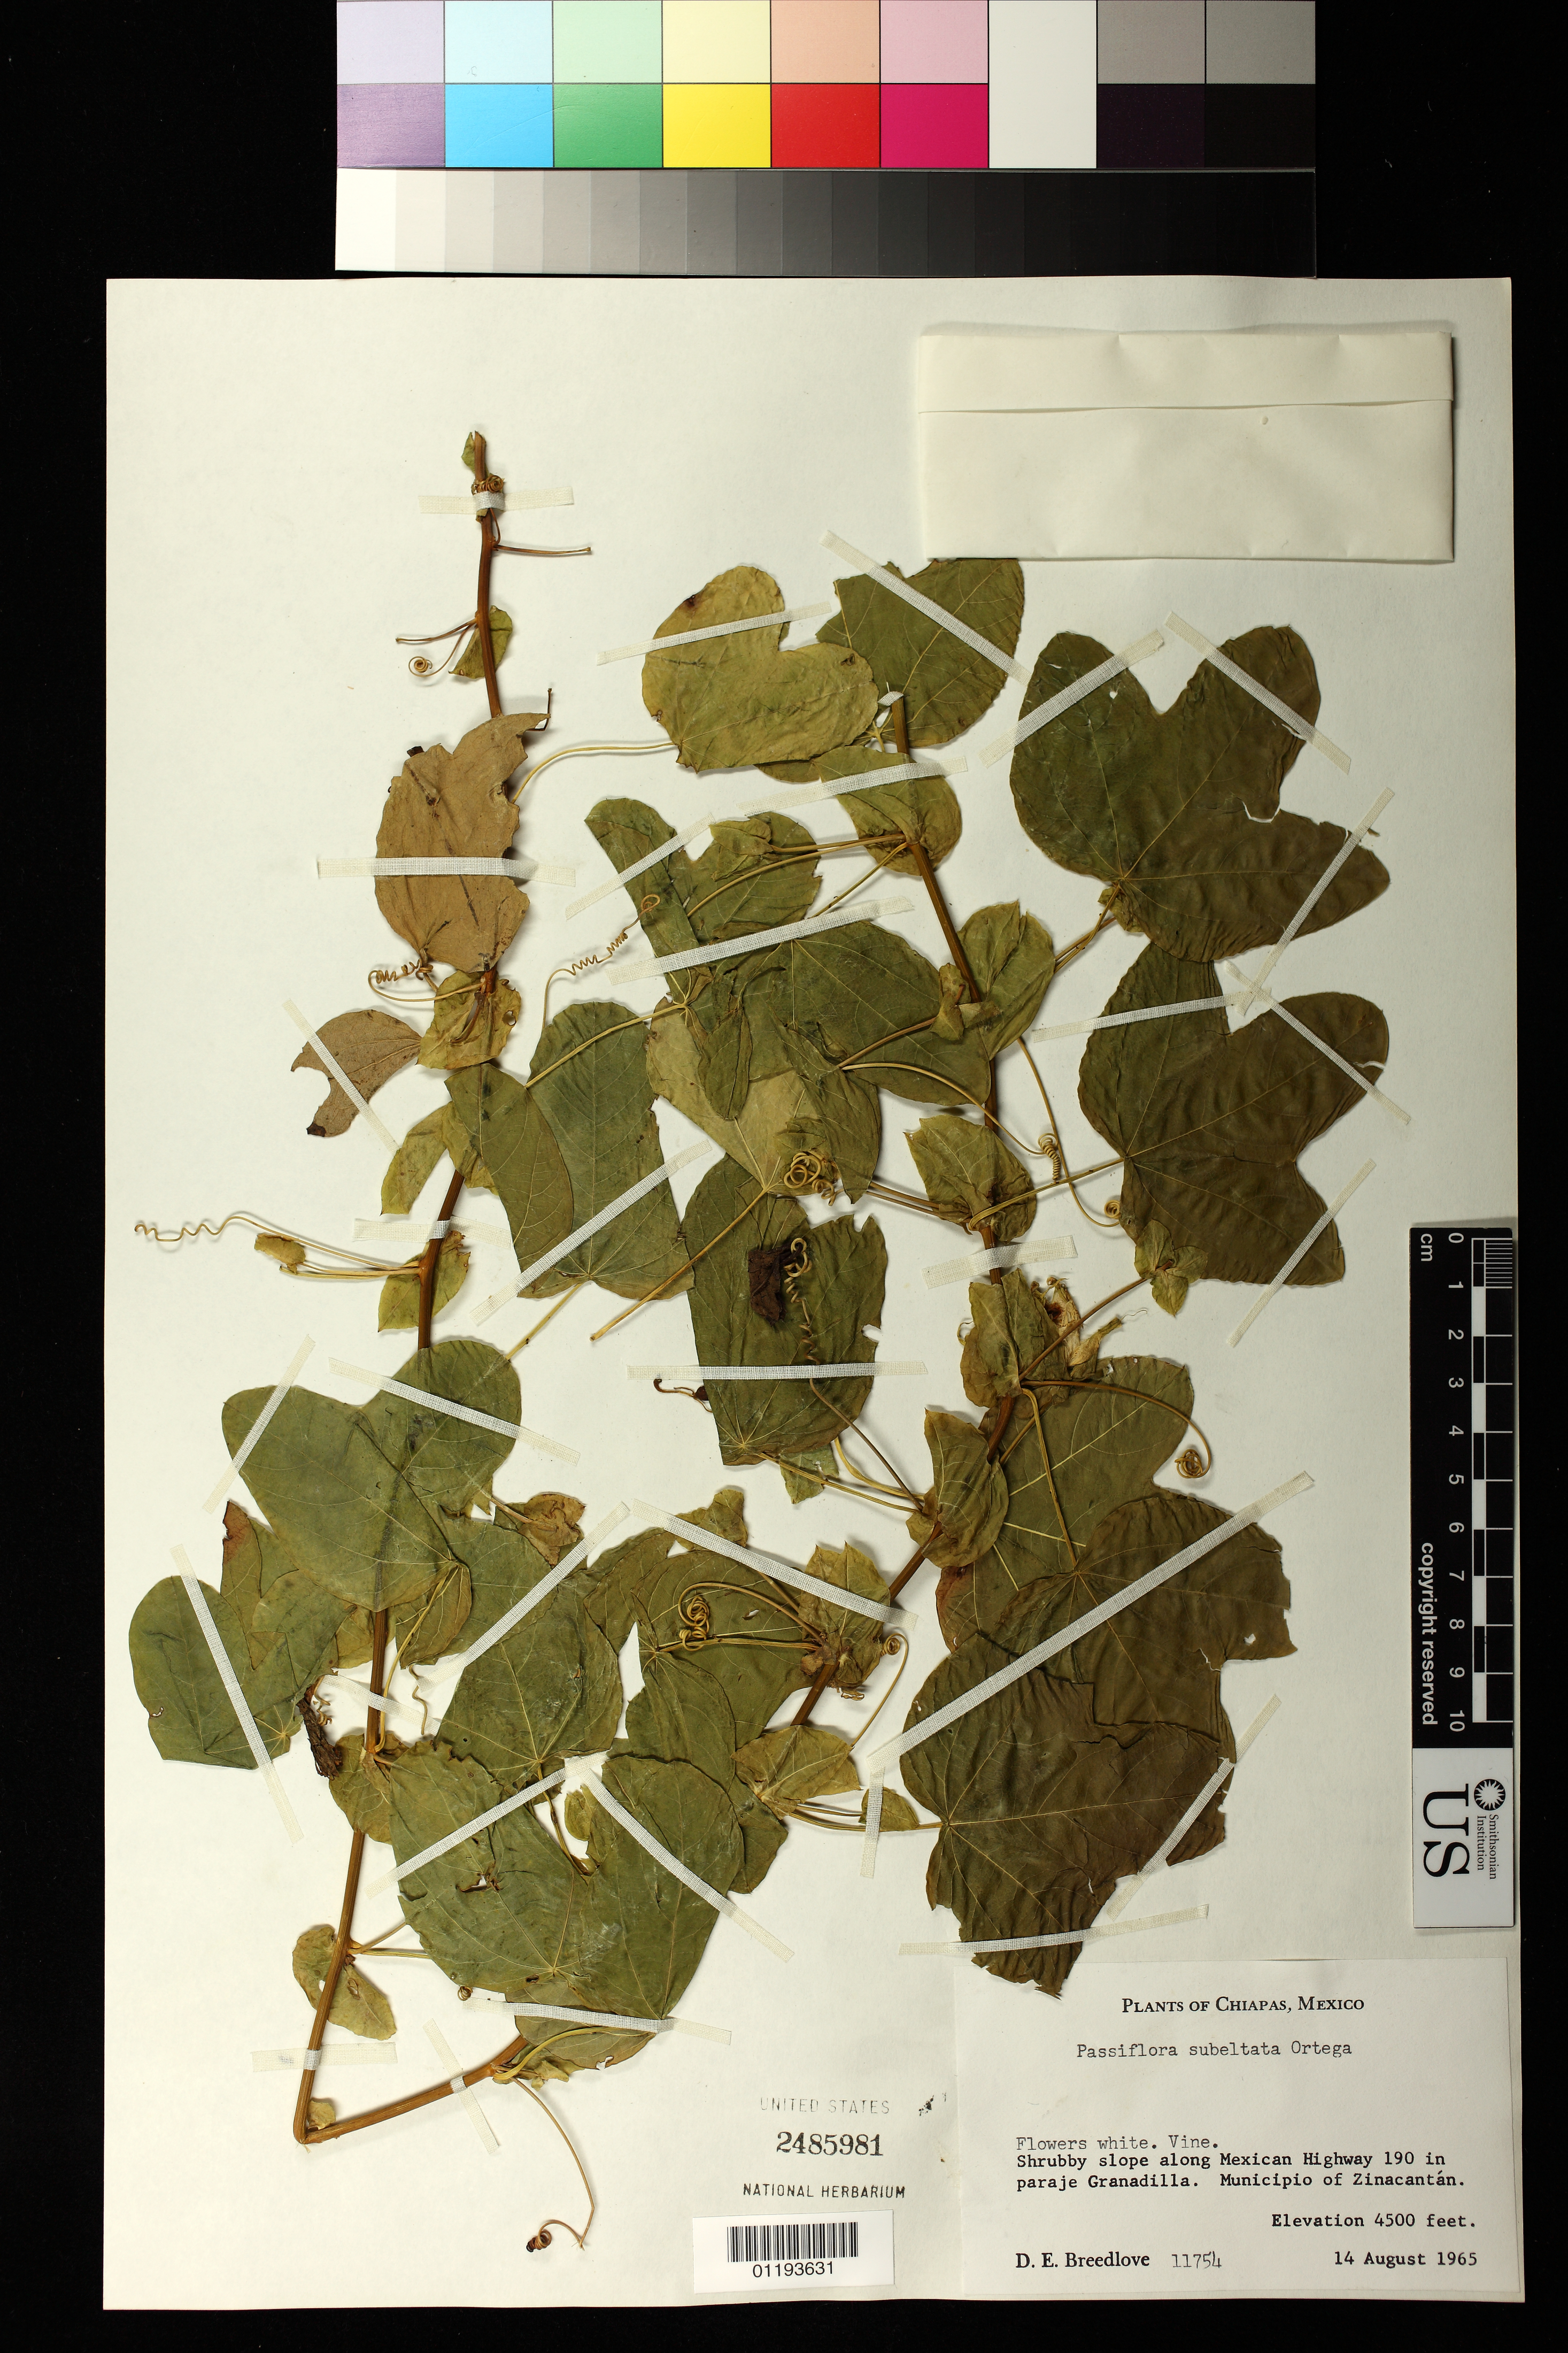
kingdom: Plantae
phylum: Tracheophyta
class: Magnoliopsida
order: Malpighiales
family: Passifloraceae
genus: Passiflora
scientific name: Passiflora subpeltata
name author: Ortega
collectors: D. E. Breedlove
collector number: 11754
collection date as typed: Aug 14 1965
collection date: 1965-08-14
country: Mexico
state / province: Chiapas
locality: Shrubby slope along Mexican Highway 190 in paraje Granadilla. Municipio of Zinacantan.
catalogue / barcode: US 2485981